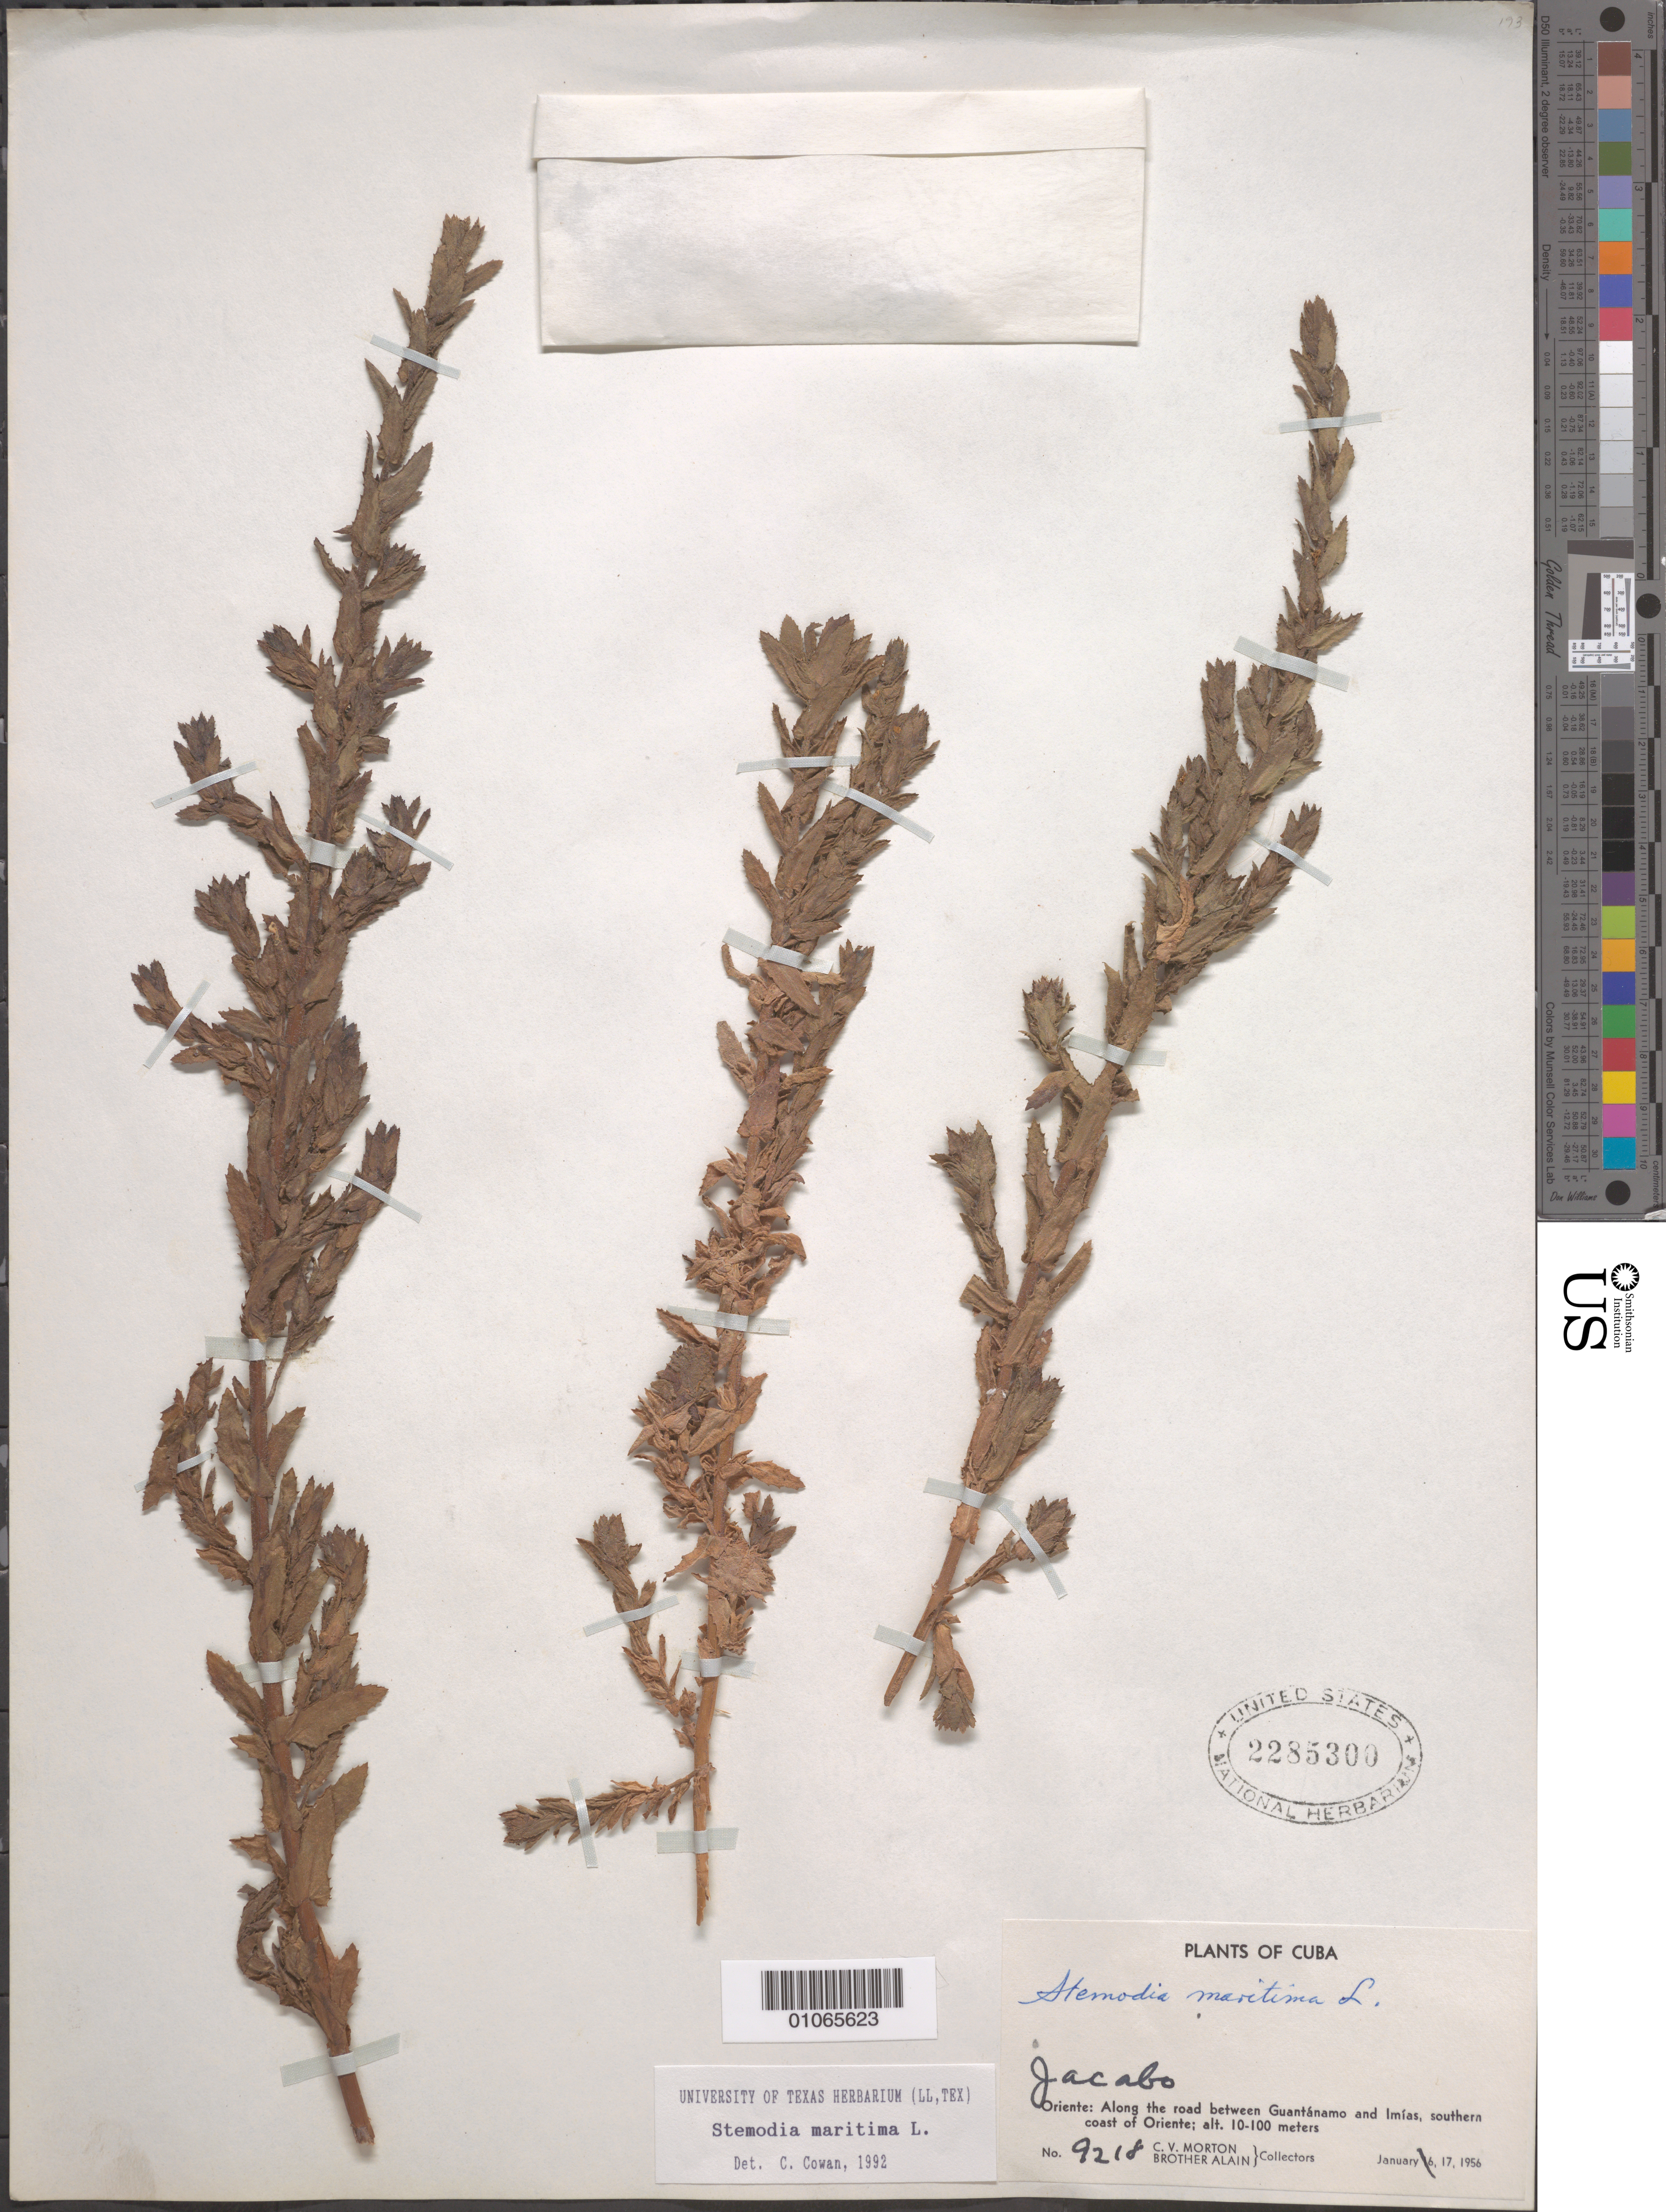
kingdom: Plantae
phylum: Tracheophyta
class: Magnoliopsida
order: Lamiales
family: Plantaginaceae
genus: Stemodia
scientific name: Stemodia maritima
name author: L.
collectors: C. V. Morton & A. H. Liogier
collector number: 9218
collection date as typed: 06 Jan 1956 and 17 Jan 1956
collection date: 1956-01-06,1956-01-17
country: Cuba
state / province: Guantanamo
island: Cuba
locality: Along the road between Guantánamo and Imias, southern coast of Oriente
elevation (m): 10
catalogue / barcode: US 2285300